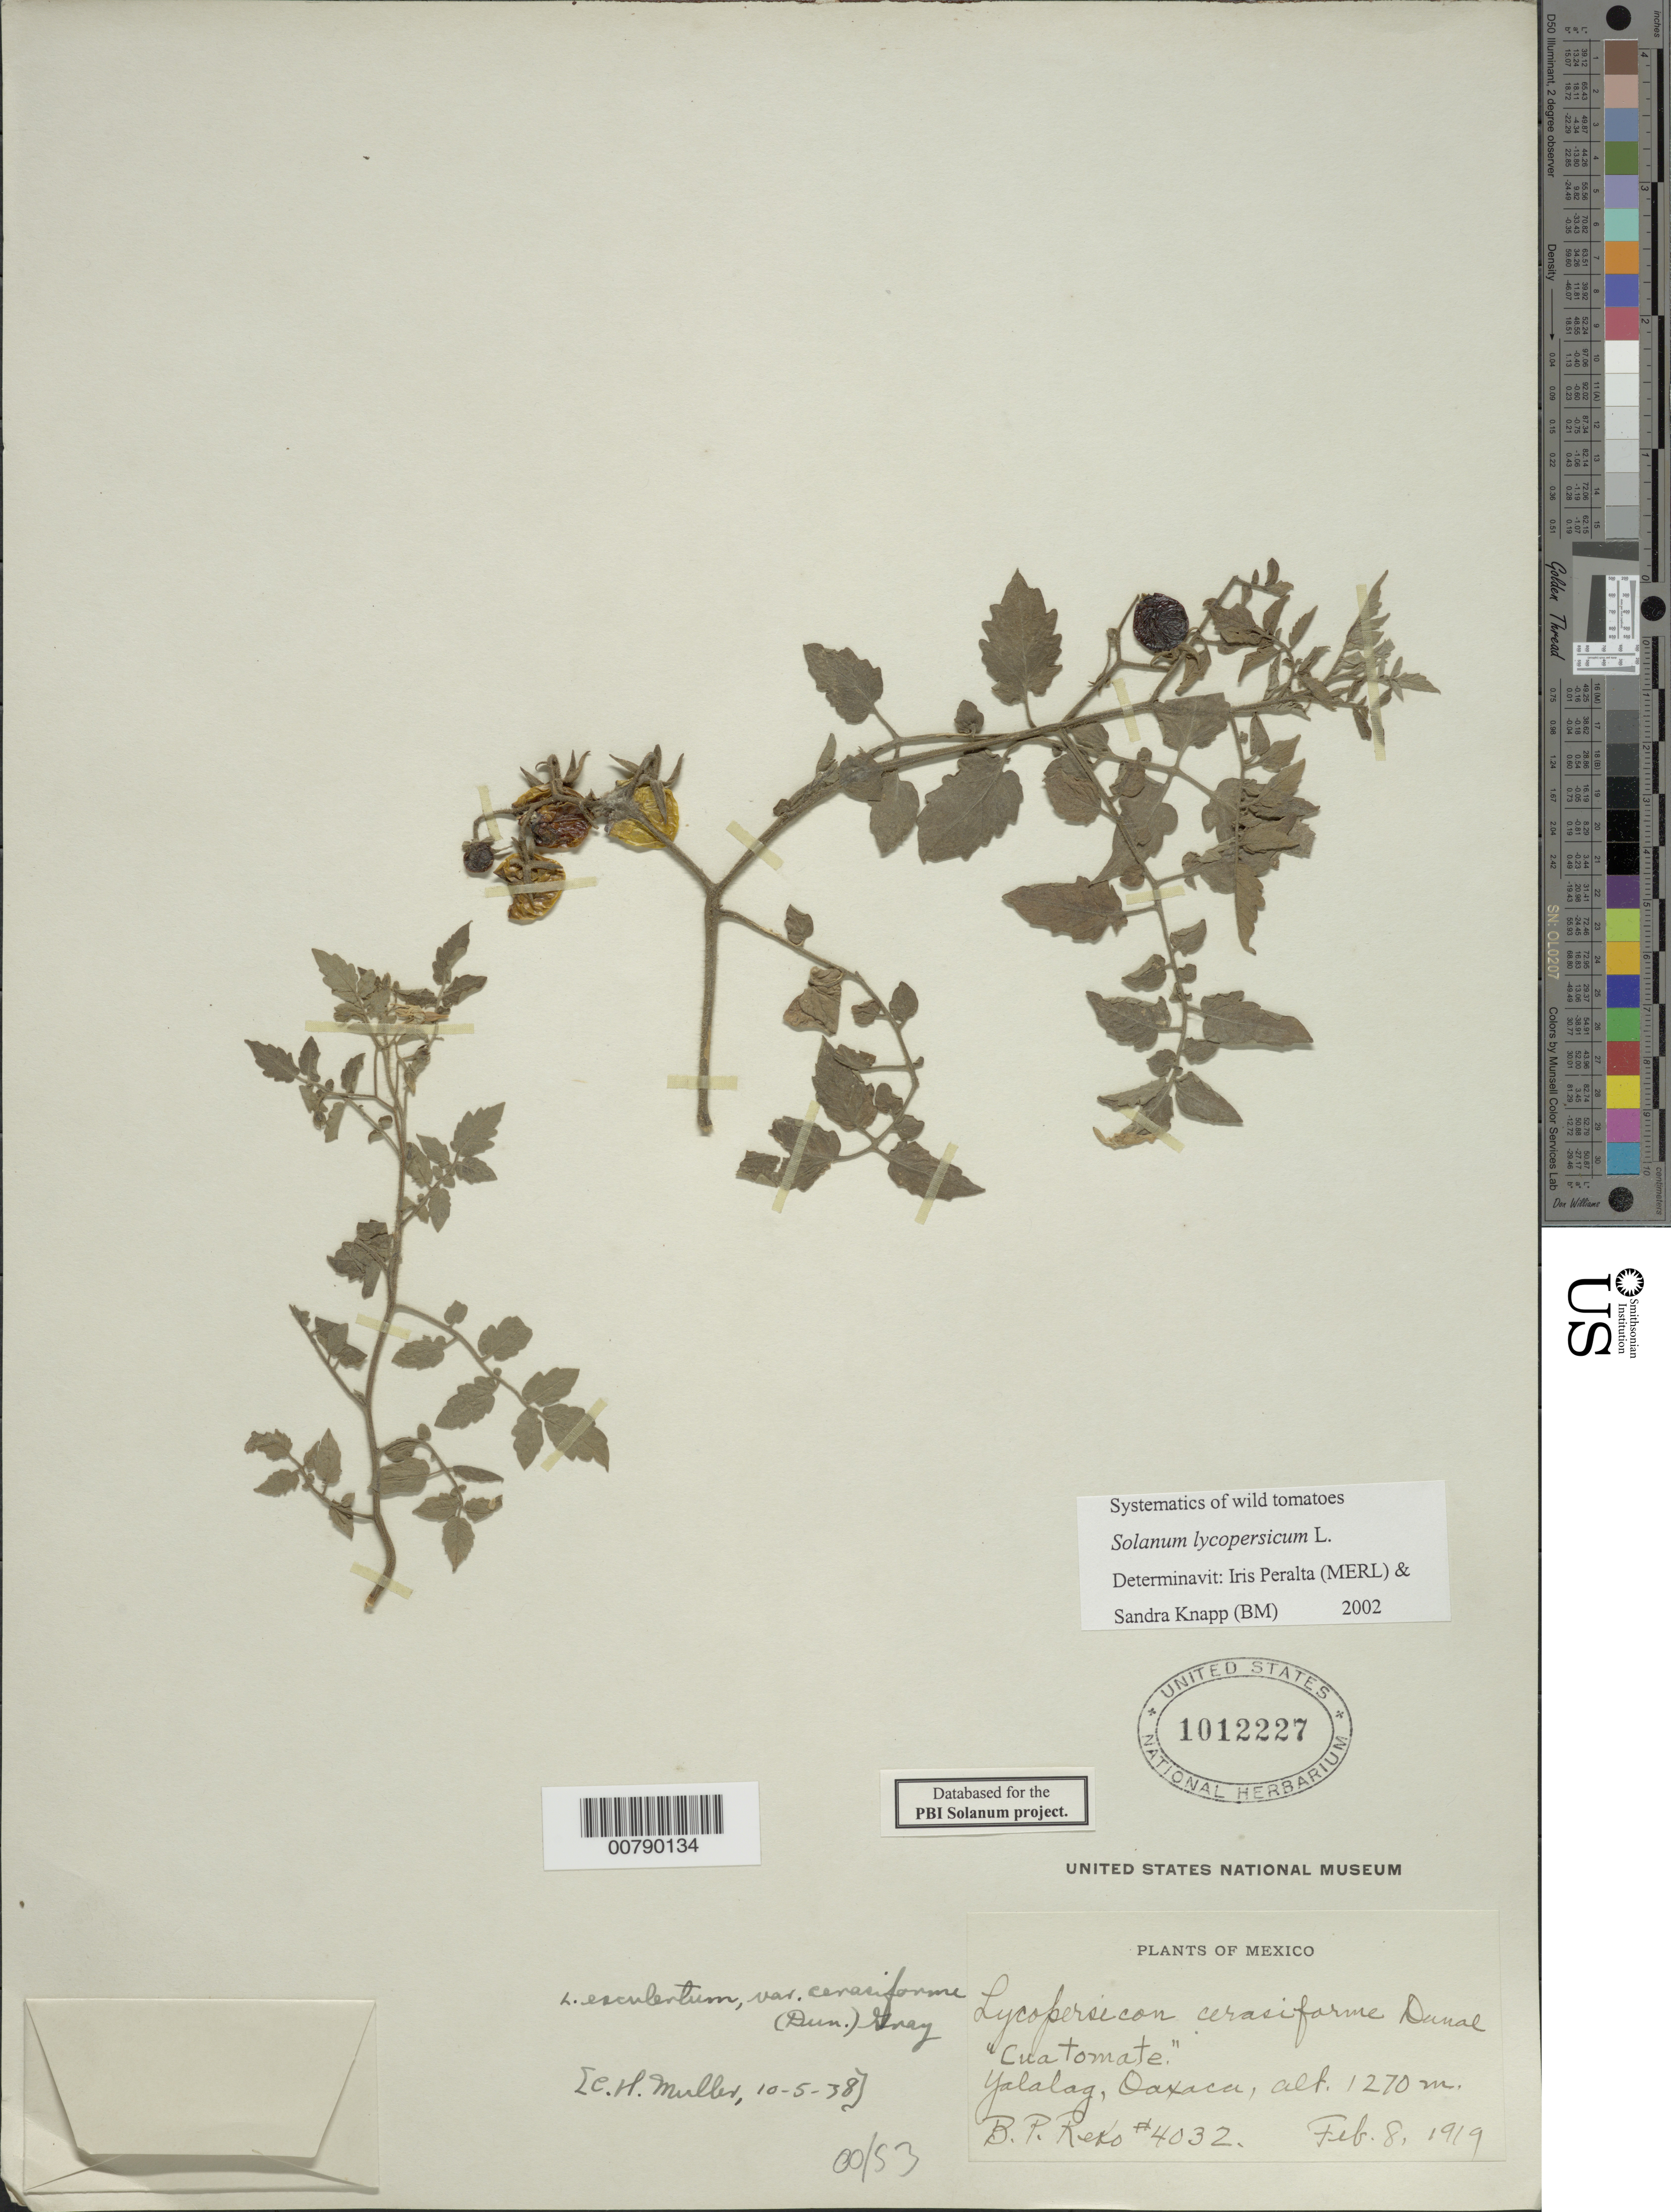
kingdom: Plantae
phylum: Tracheophyta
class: Magnoliopsida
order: Solanales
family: Solanaceae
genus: Solanum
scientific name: Solanum lycopersicum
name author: L.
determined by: Peralta, Iris E.; Knapp, S. D.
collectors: B. P. Reko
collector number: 4032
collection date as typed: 8 Feb 1919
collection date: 1919-02-08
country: Mexico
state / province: Oaxaca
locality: Yalalag, Oaxaca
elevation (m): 1270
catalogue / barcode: US 1012227